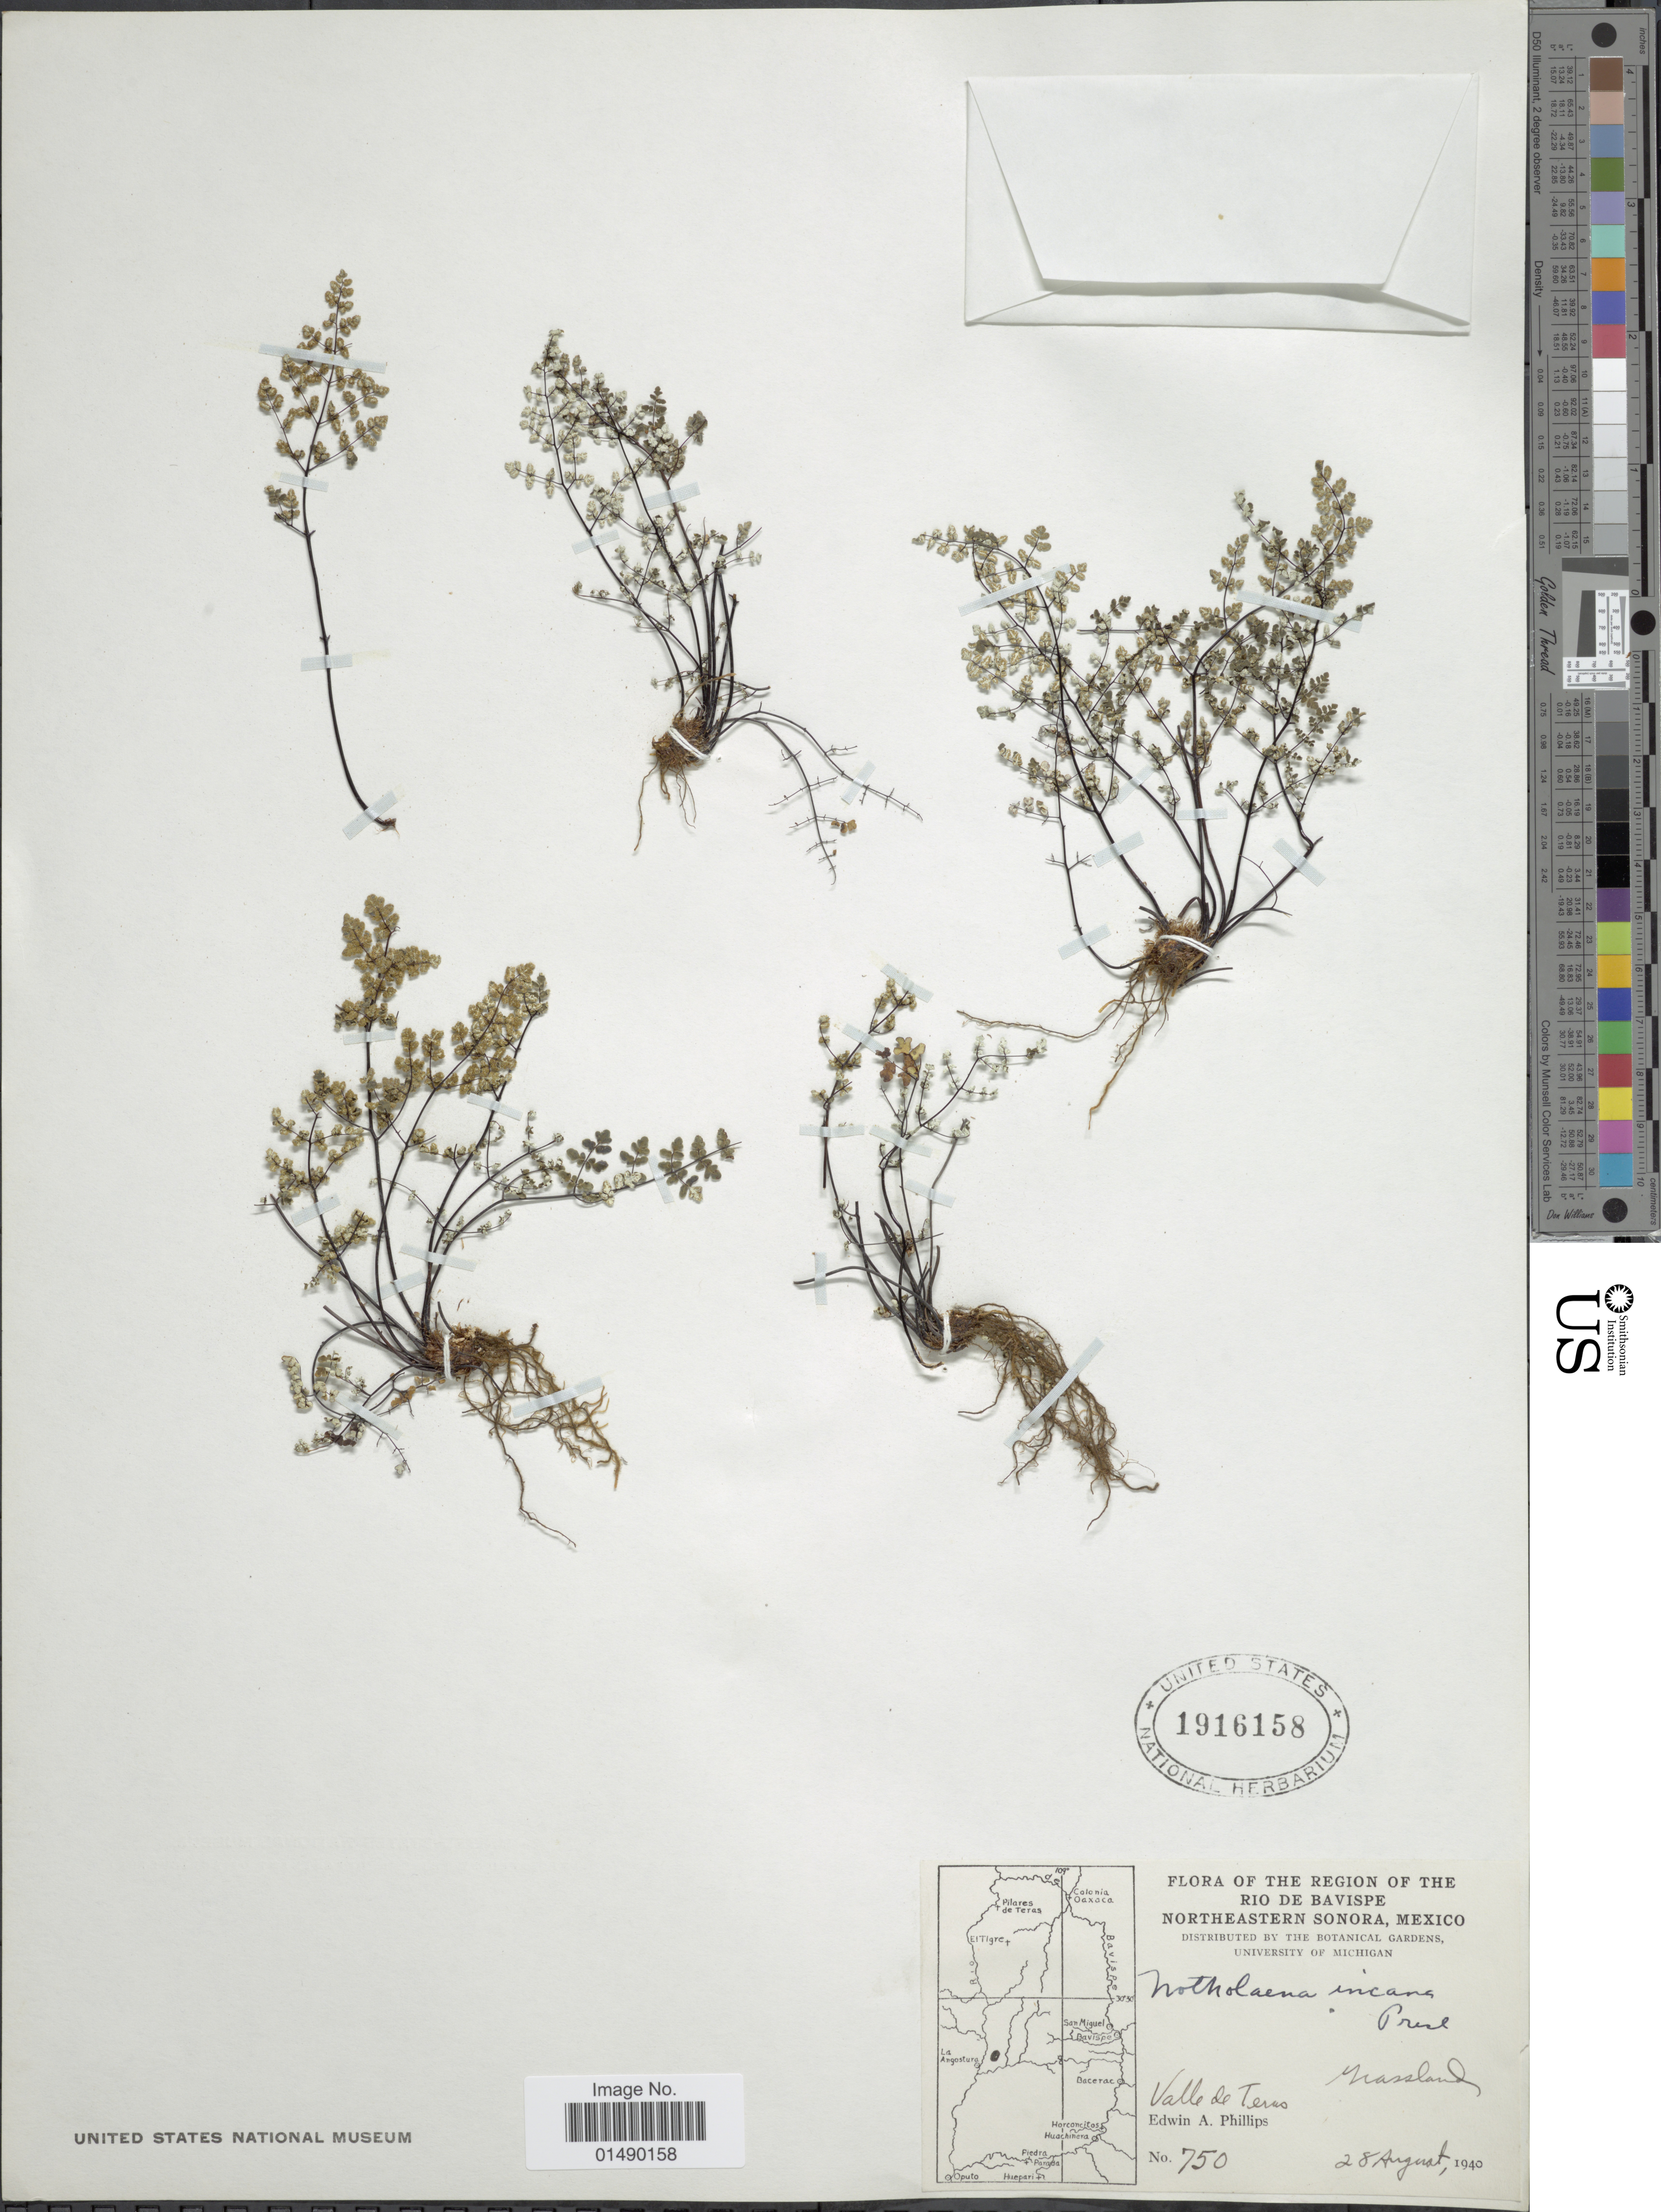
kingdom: Plantae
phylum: Tracheophyta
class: Polypodiopsida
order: Polypodiales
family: Pteridaceae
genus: Argyrochosma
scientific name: Argyrochosma incana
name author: (C. Presl) Windham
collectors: E. Phillips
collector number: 750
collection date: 1940-08-28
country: Mexico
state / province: Sonora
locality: Mexico, Northeastern Sonora, Valle de terro.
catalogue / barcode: US 1916158